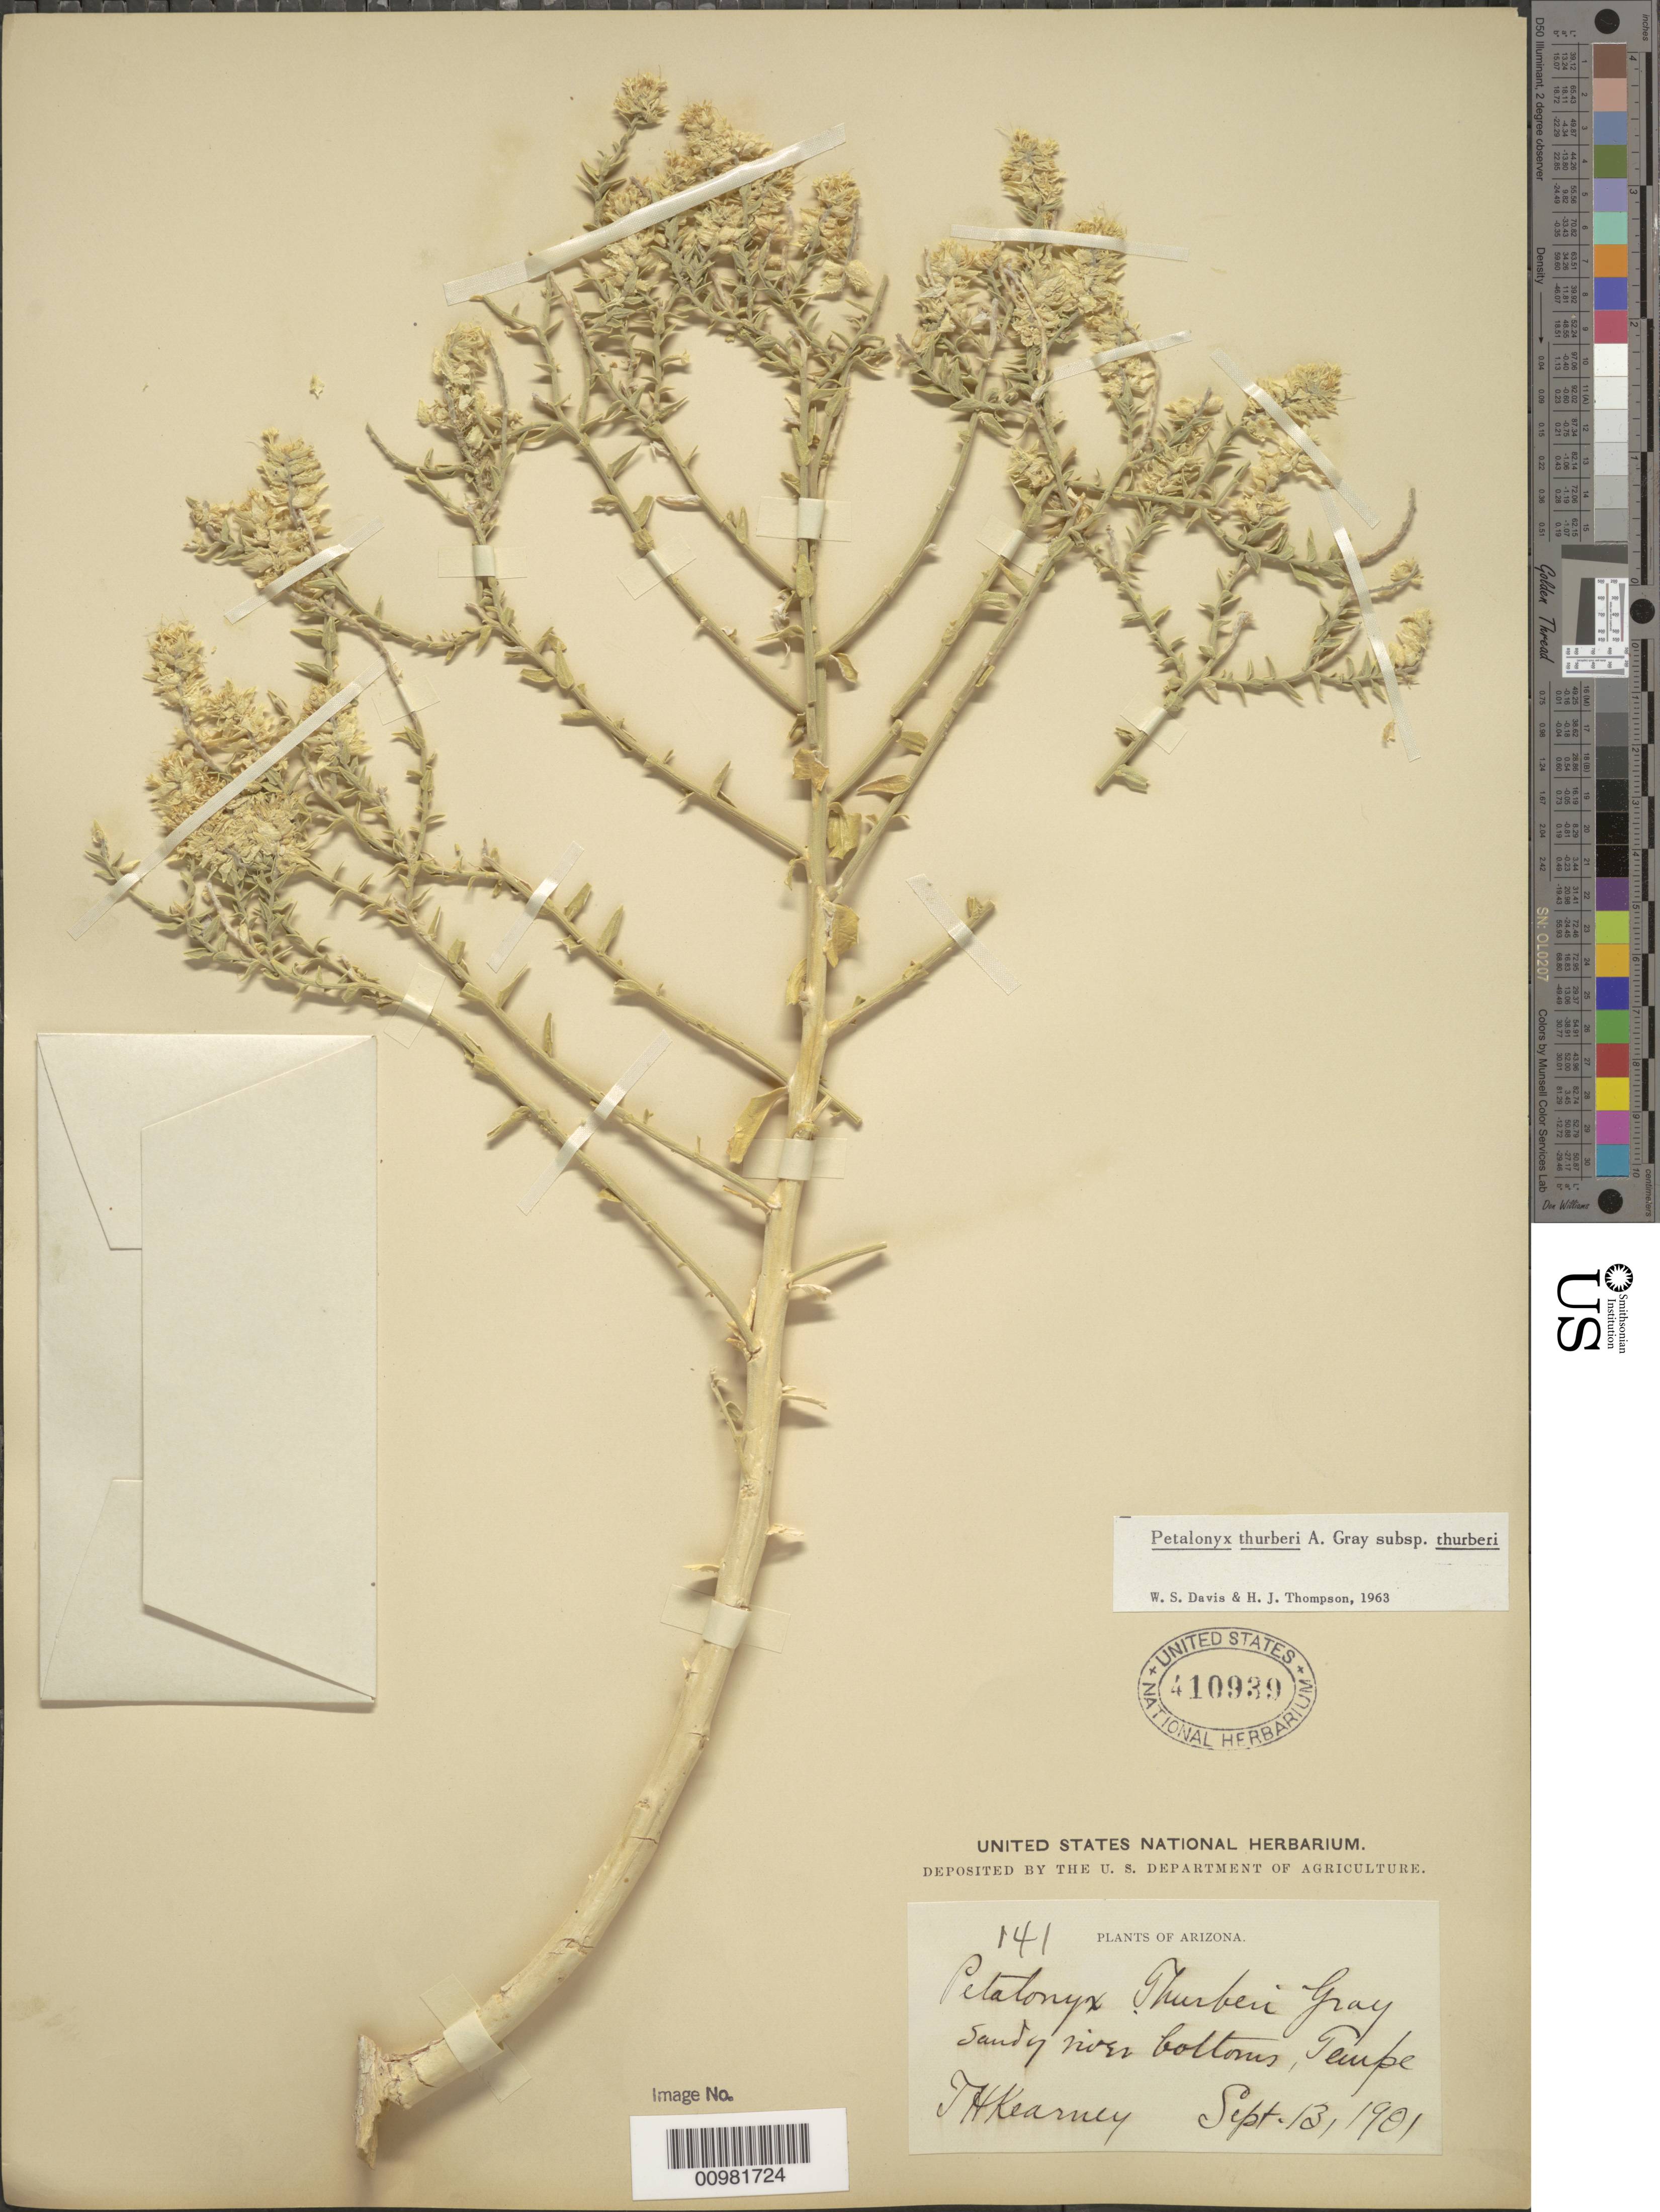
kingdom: Plantae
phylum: Tracheophyta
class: Magnoliopsida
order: Cornales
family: Loasaceae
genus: Petalonyx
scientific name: Petalonyx thurberi subsp. thurberi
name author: A. Gray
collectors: T. H. Kearney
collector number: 141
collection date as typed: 13 Sep 1901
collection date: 1901-09-13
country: United States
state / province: Arizona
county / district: Maricopa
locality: Tempe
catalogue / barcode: US 410930